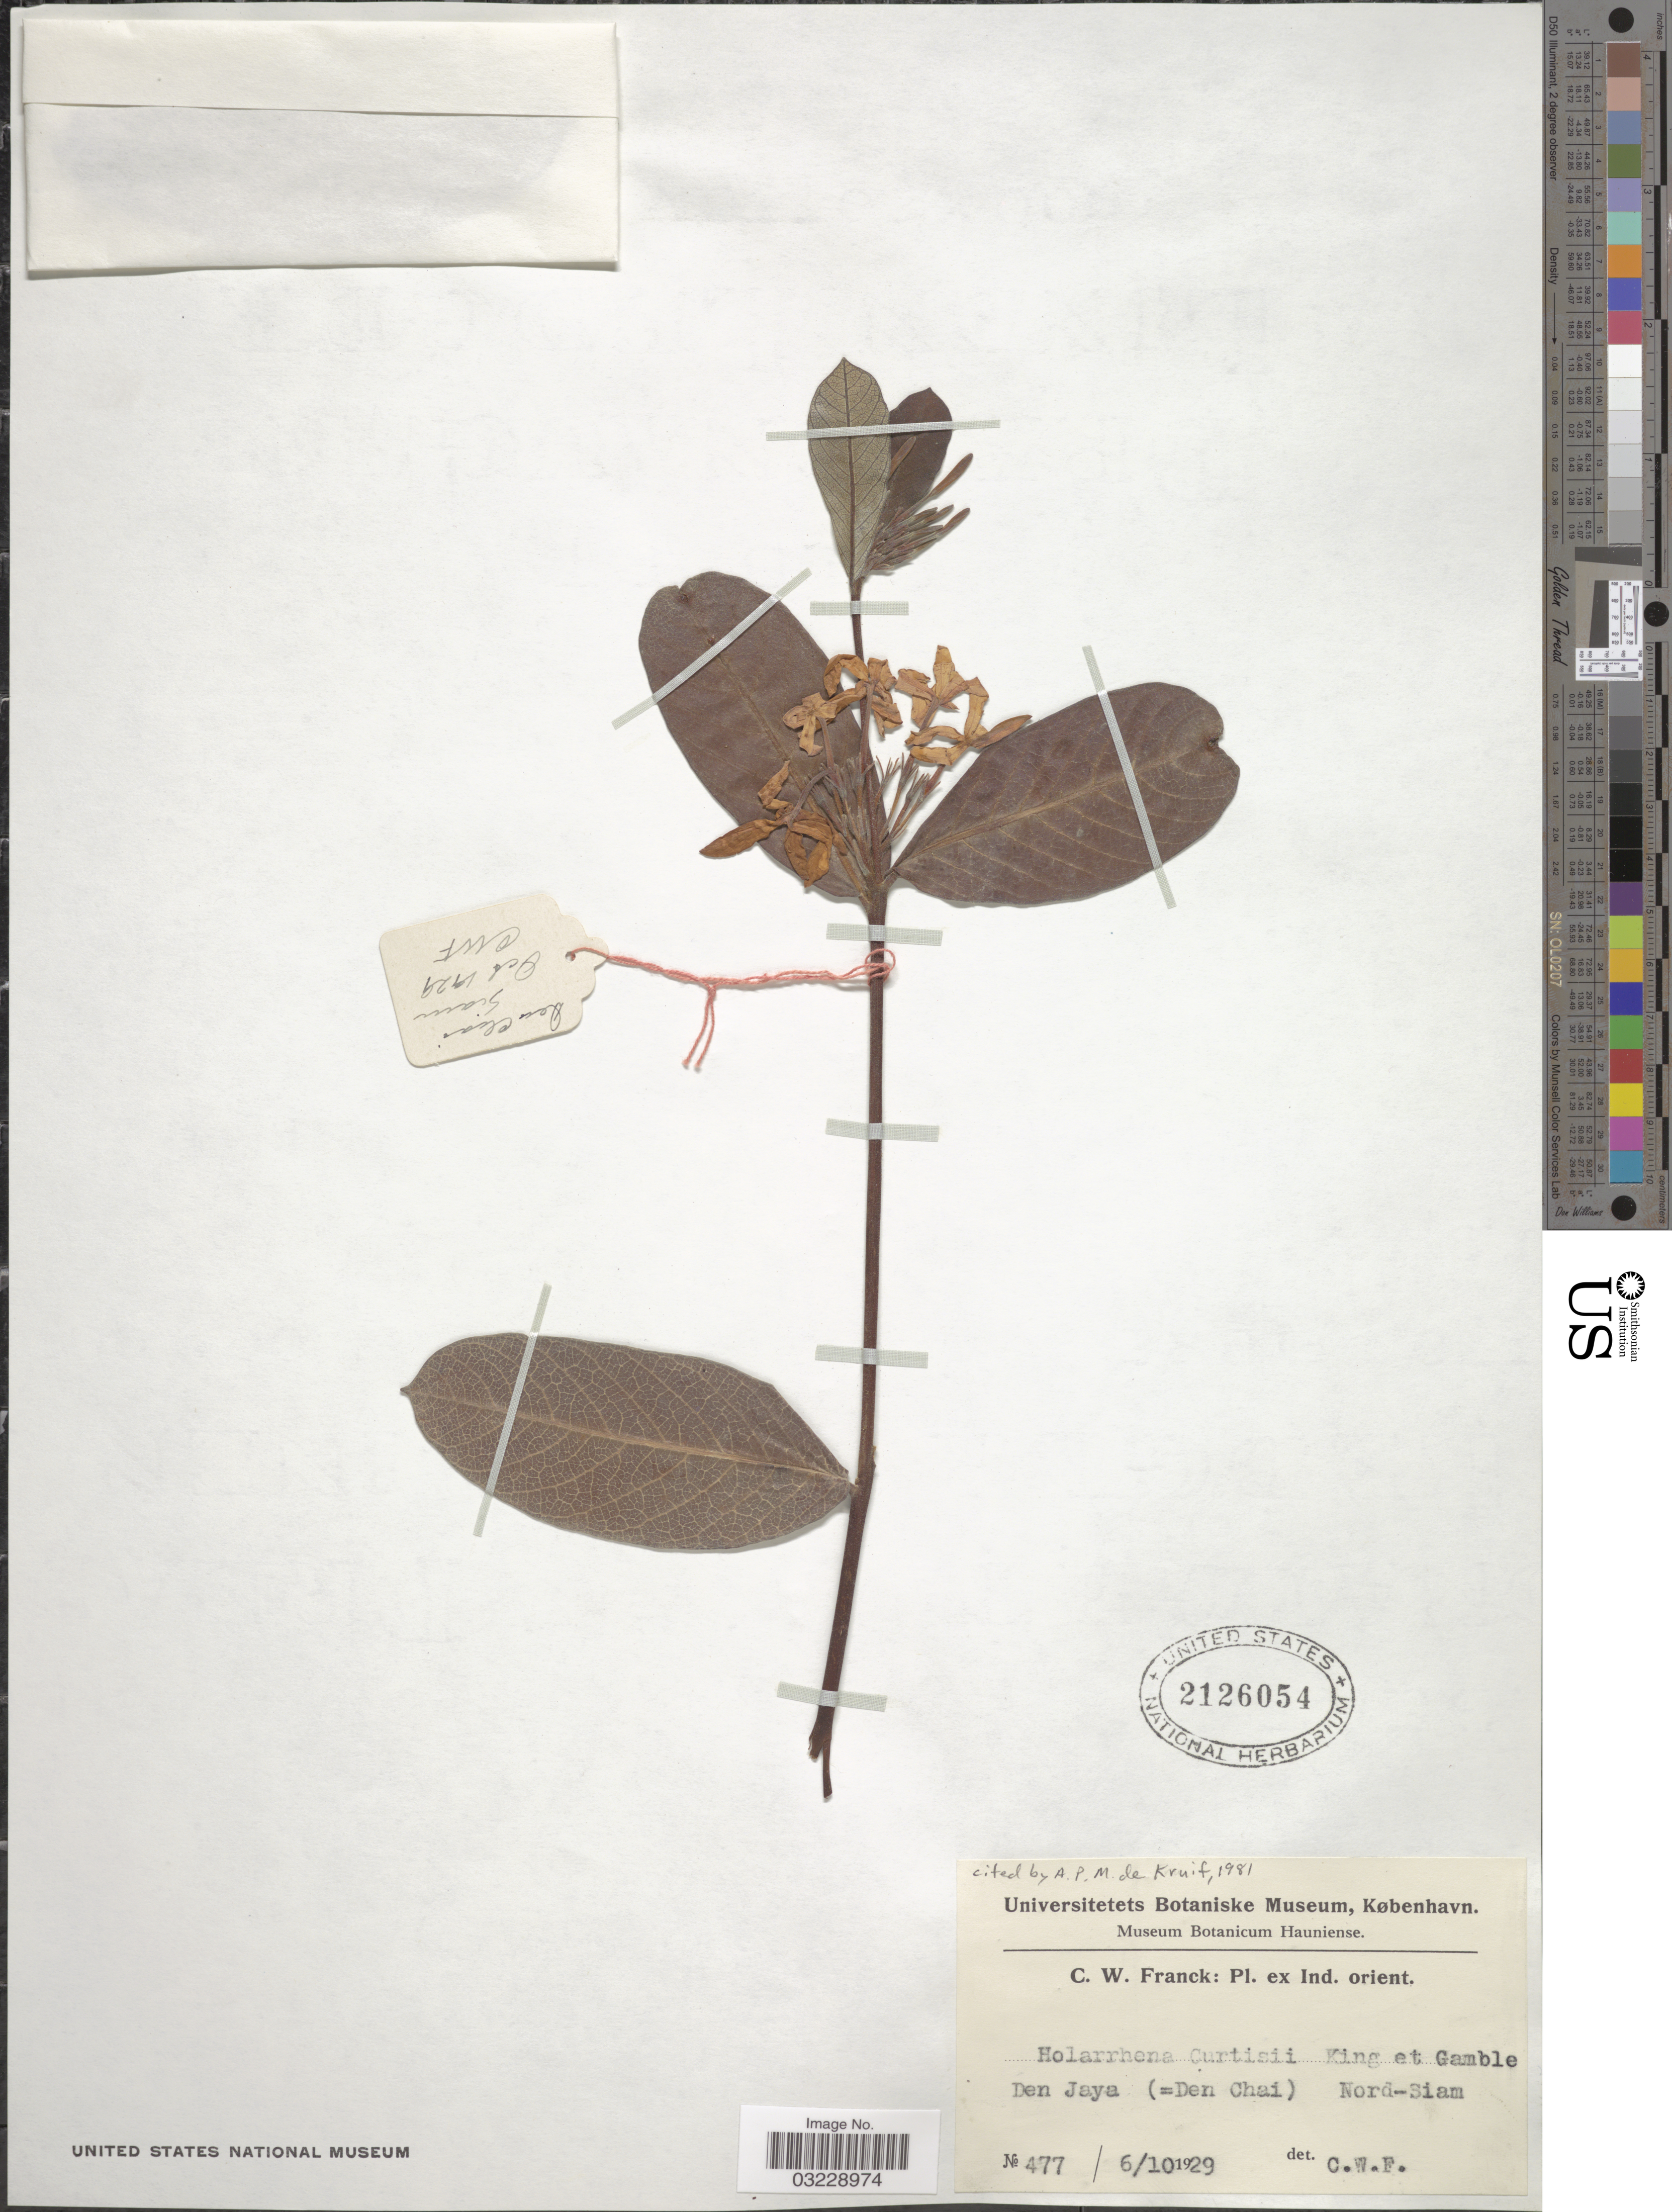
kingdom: Plantae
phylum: Tracheophyta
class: Magnoliopsida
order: Gentianales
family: Apocynaceae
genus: Holarrhena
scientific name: Holarrhena curtisii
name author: R.M. King & Gamble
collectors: C. Franck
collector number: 477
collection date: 1929-10-06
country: Thailand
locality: Den Jaya (= Den Chai). Nord-Siam.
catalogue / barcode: US 2126054